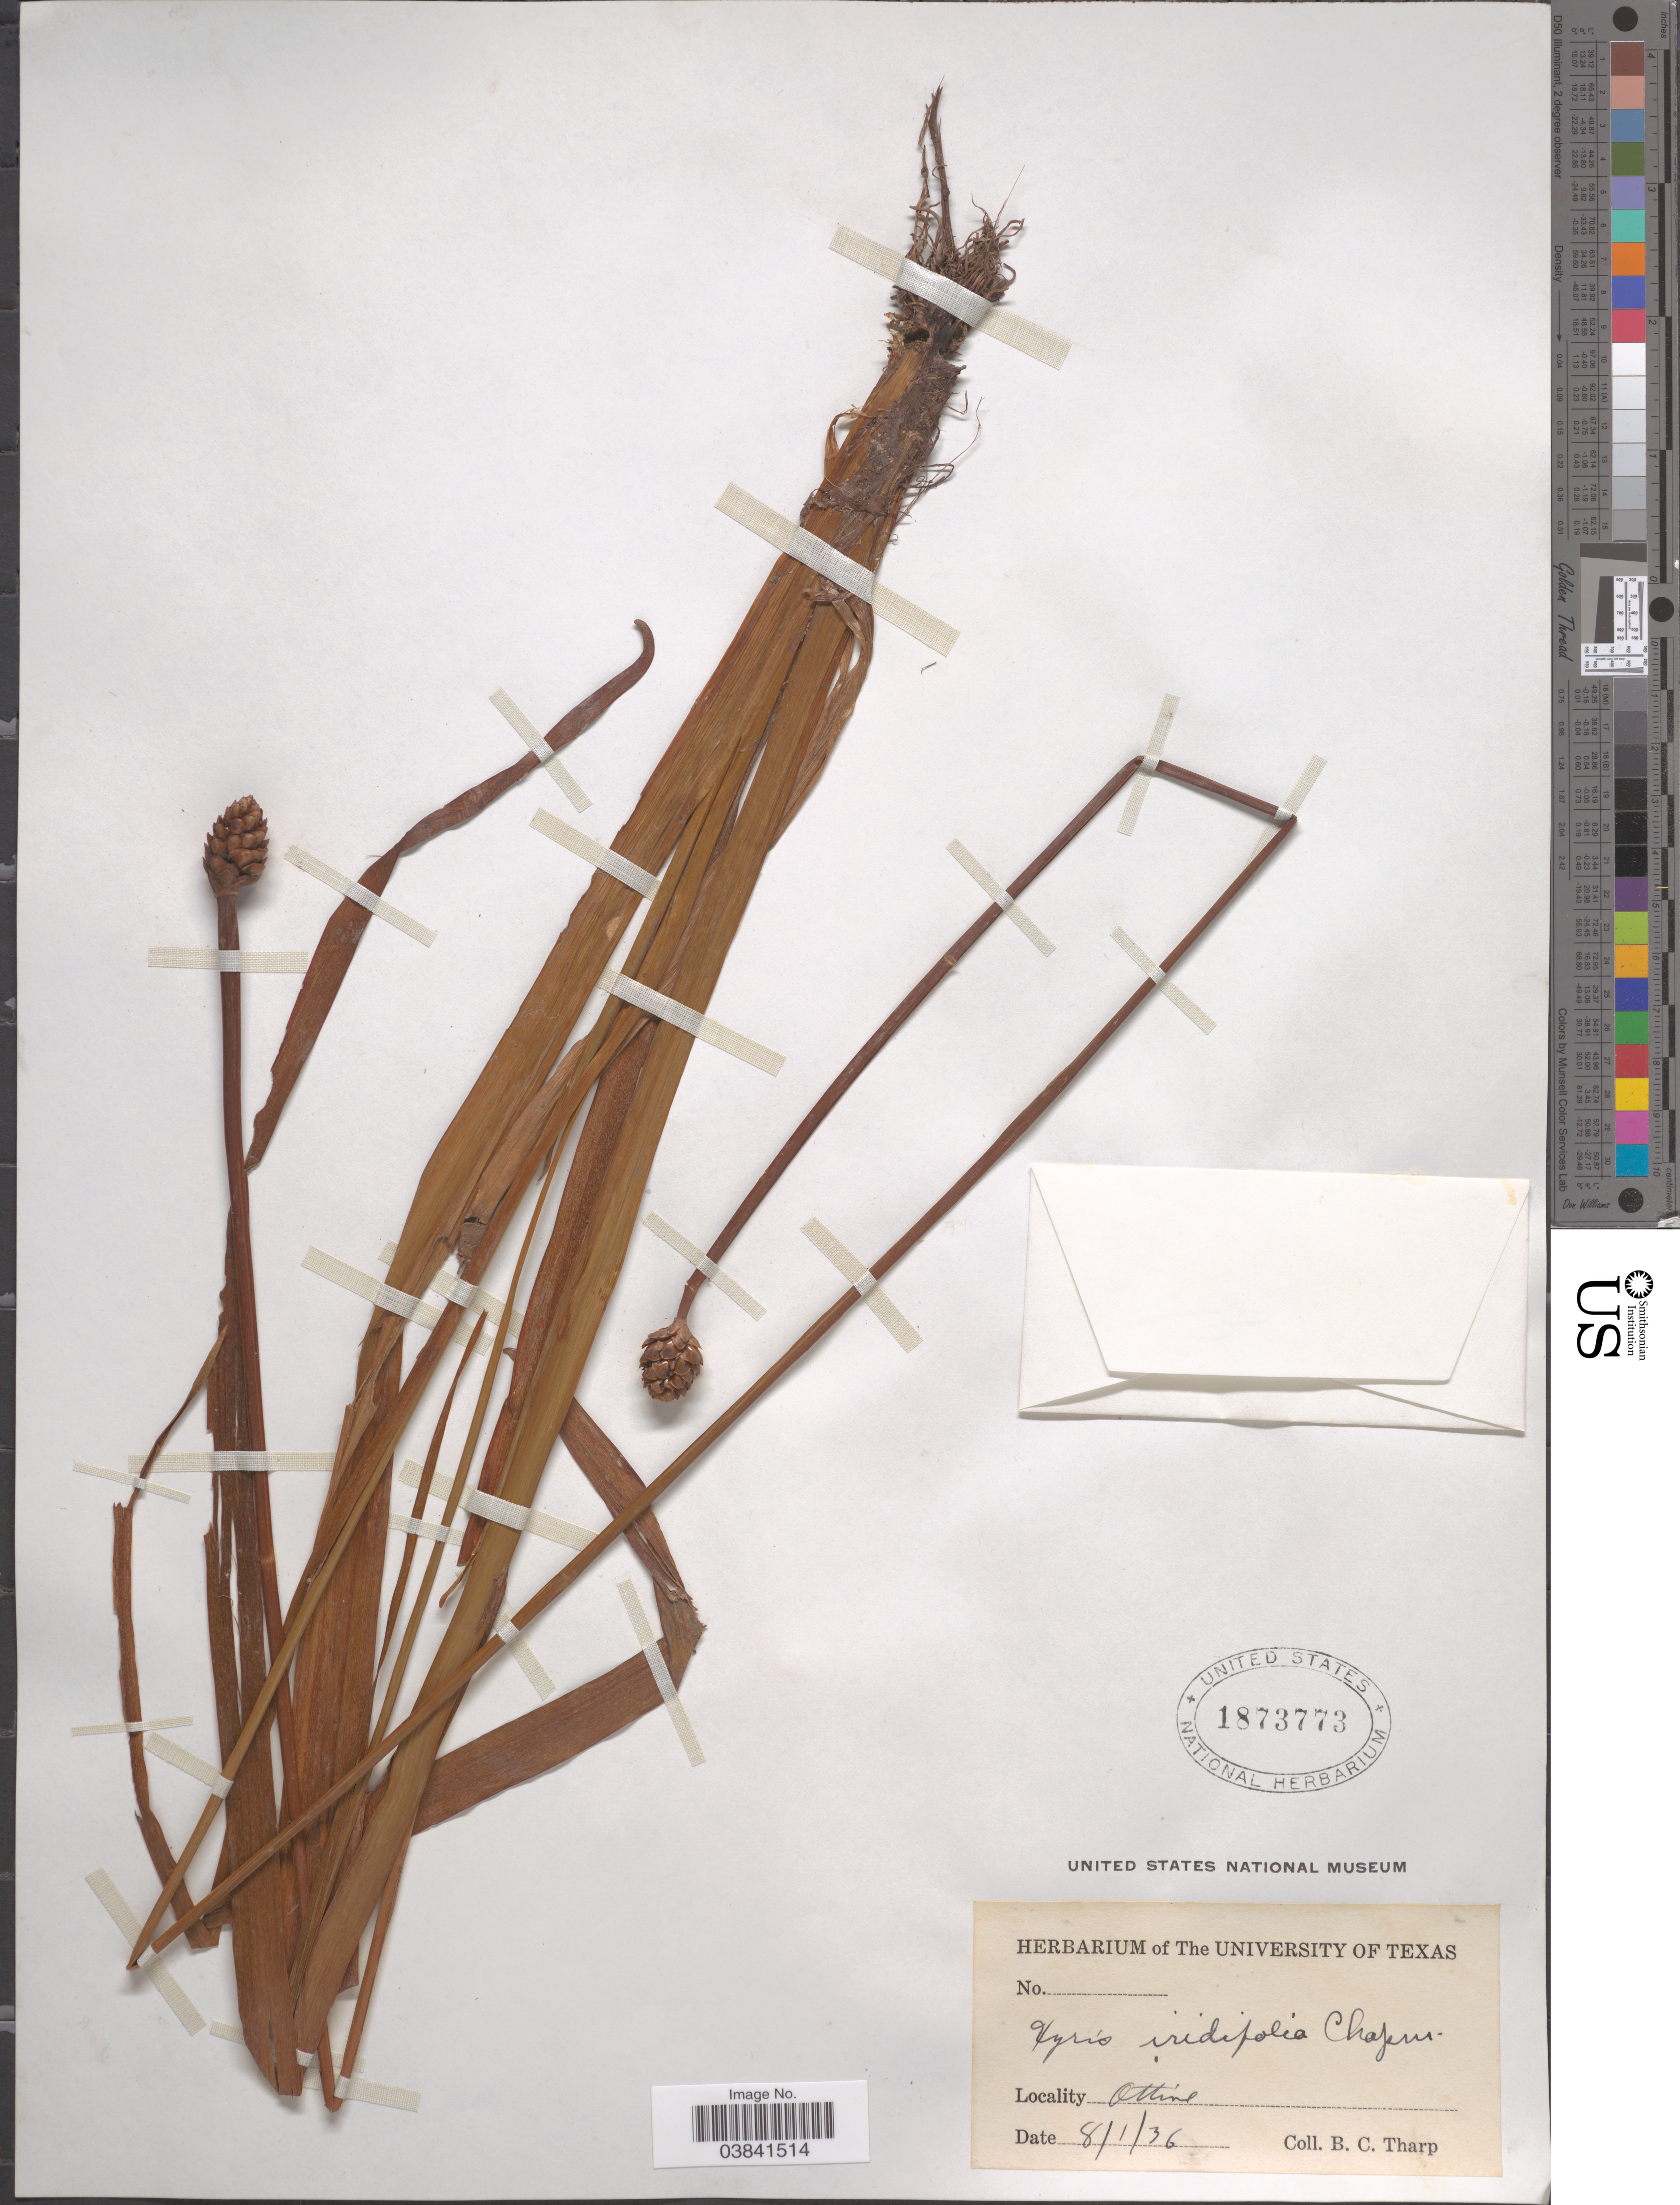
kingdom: Plantae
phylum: Tracheophyta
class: Liliopsida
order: Poales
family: Xyridaceae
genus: Xyris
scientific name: Xyris iridifolia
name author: Chapm.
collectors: B. C. Tharp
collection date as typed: Transcribed d/m/y: 1/8/36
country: United States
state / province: Texas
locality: Ottine.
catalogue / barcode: US 1873773